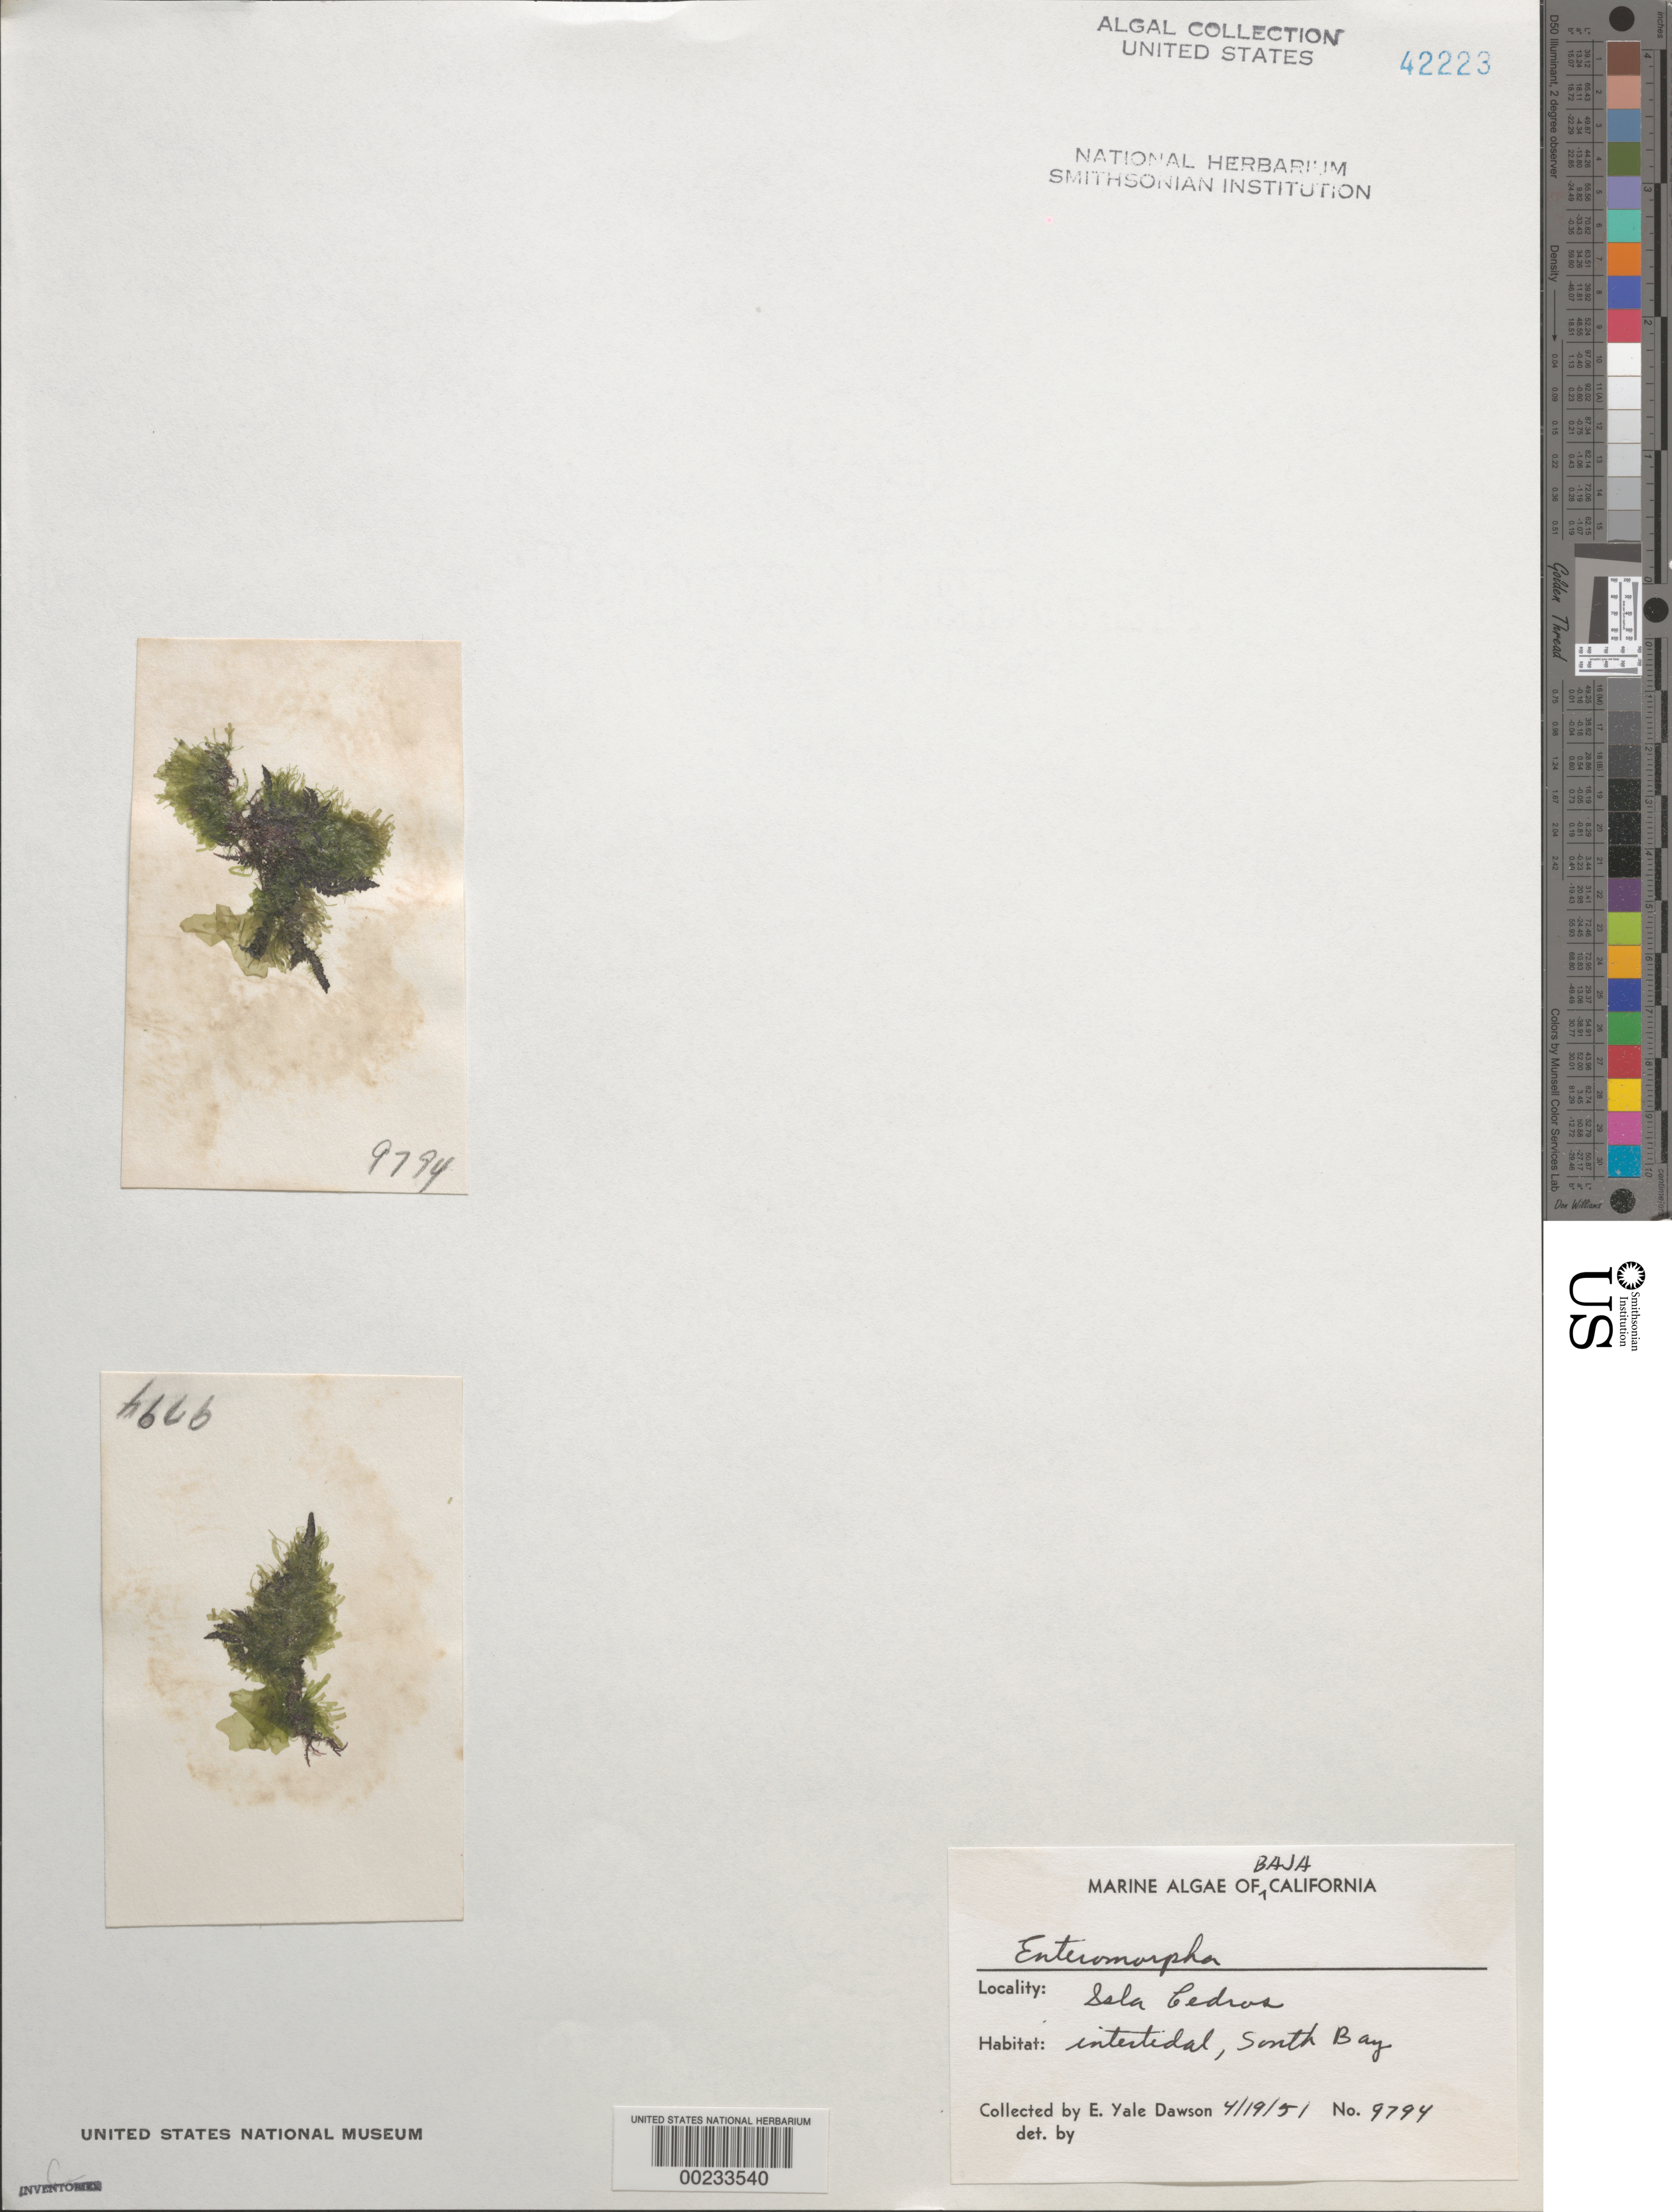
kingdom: Plantae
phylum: Chlorophyta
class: Ulvophyceae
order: Ulvales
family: Ulvaceae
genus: Ulva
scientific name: Ulva sp.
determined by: Algae name updating Project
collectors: E. Y. Dawson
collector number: EYD 9794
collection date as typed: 19 Apr 1951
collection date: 1951-04-19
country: Mexico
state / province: Baja California Norte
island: Isla Cedros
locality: South Bay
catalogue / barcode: US 42223